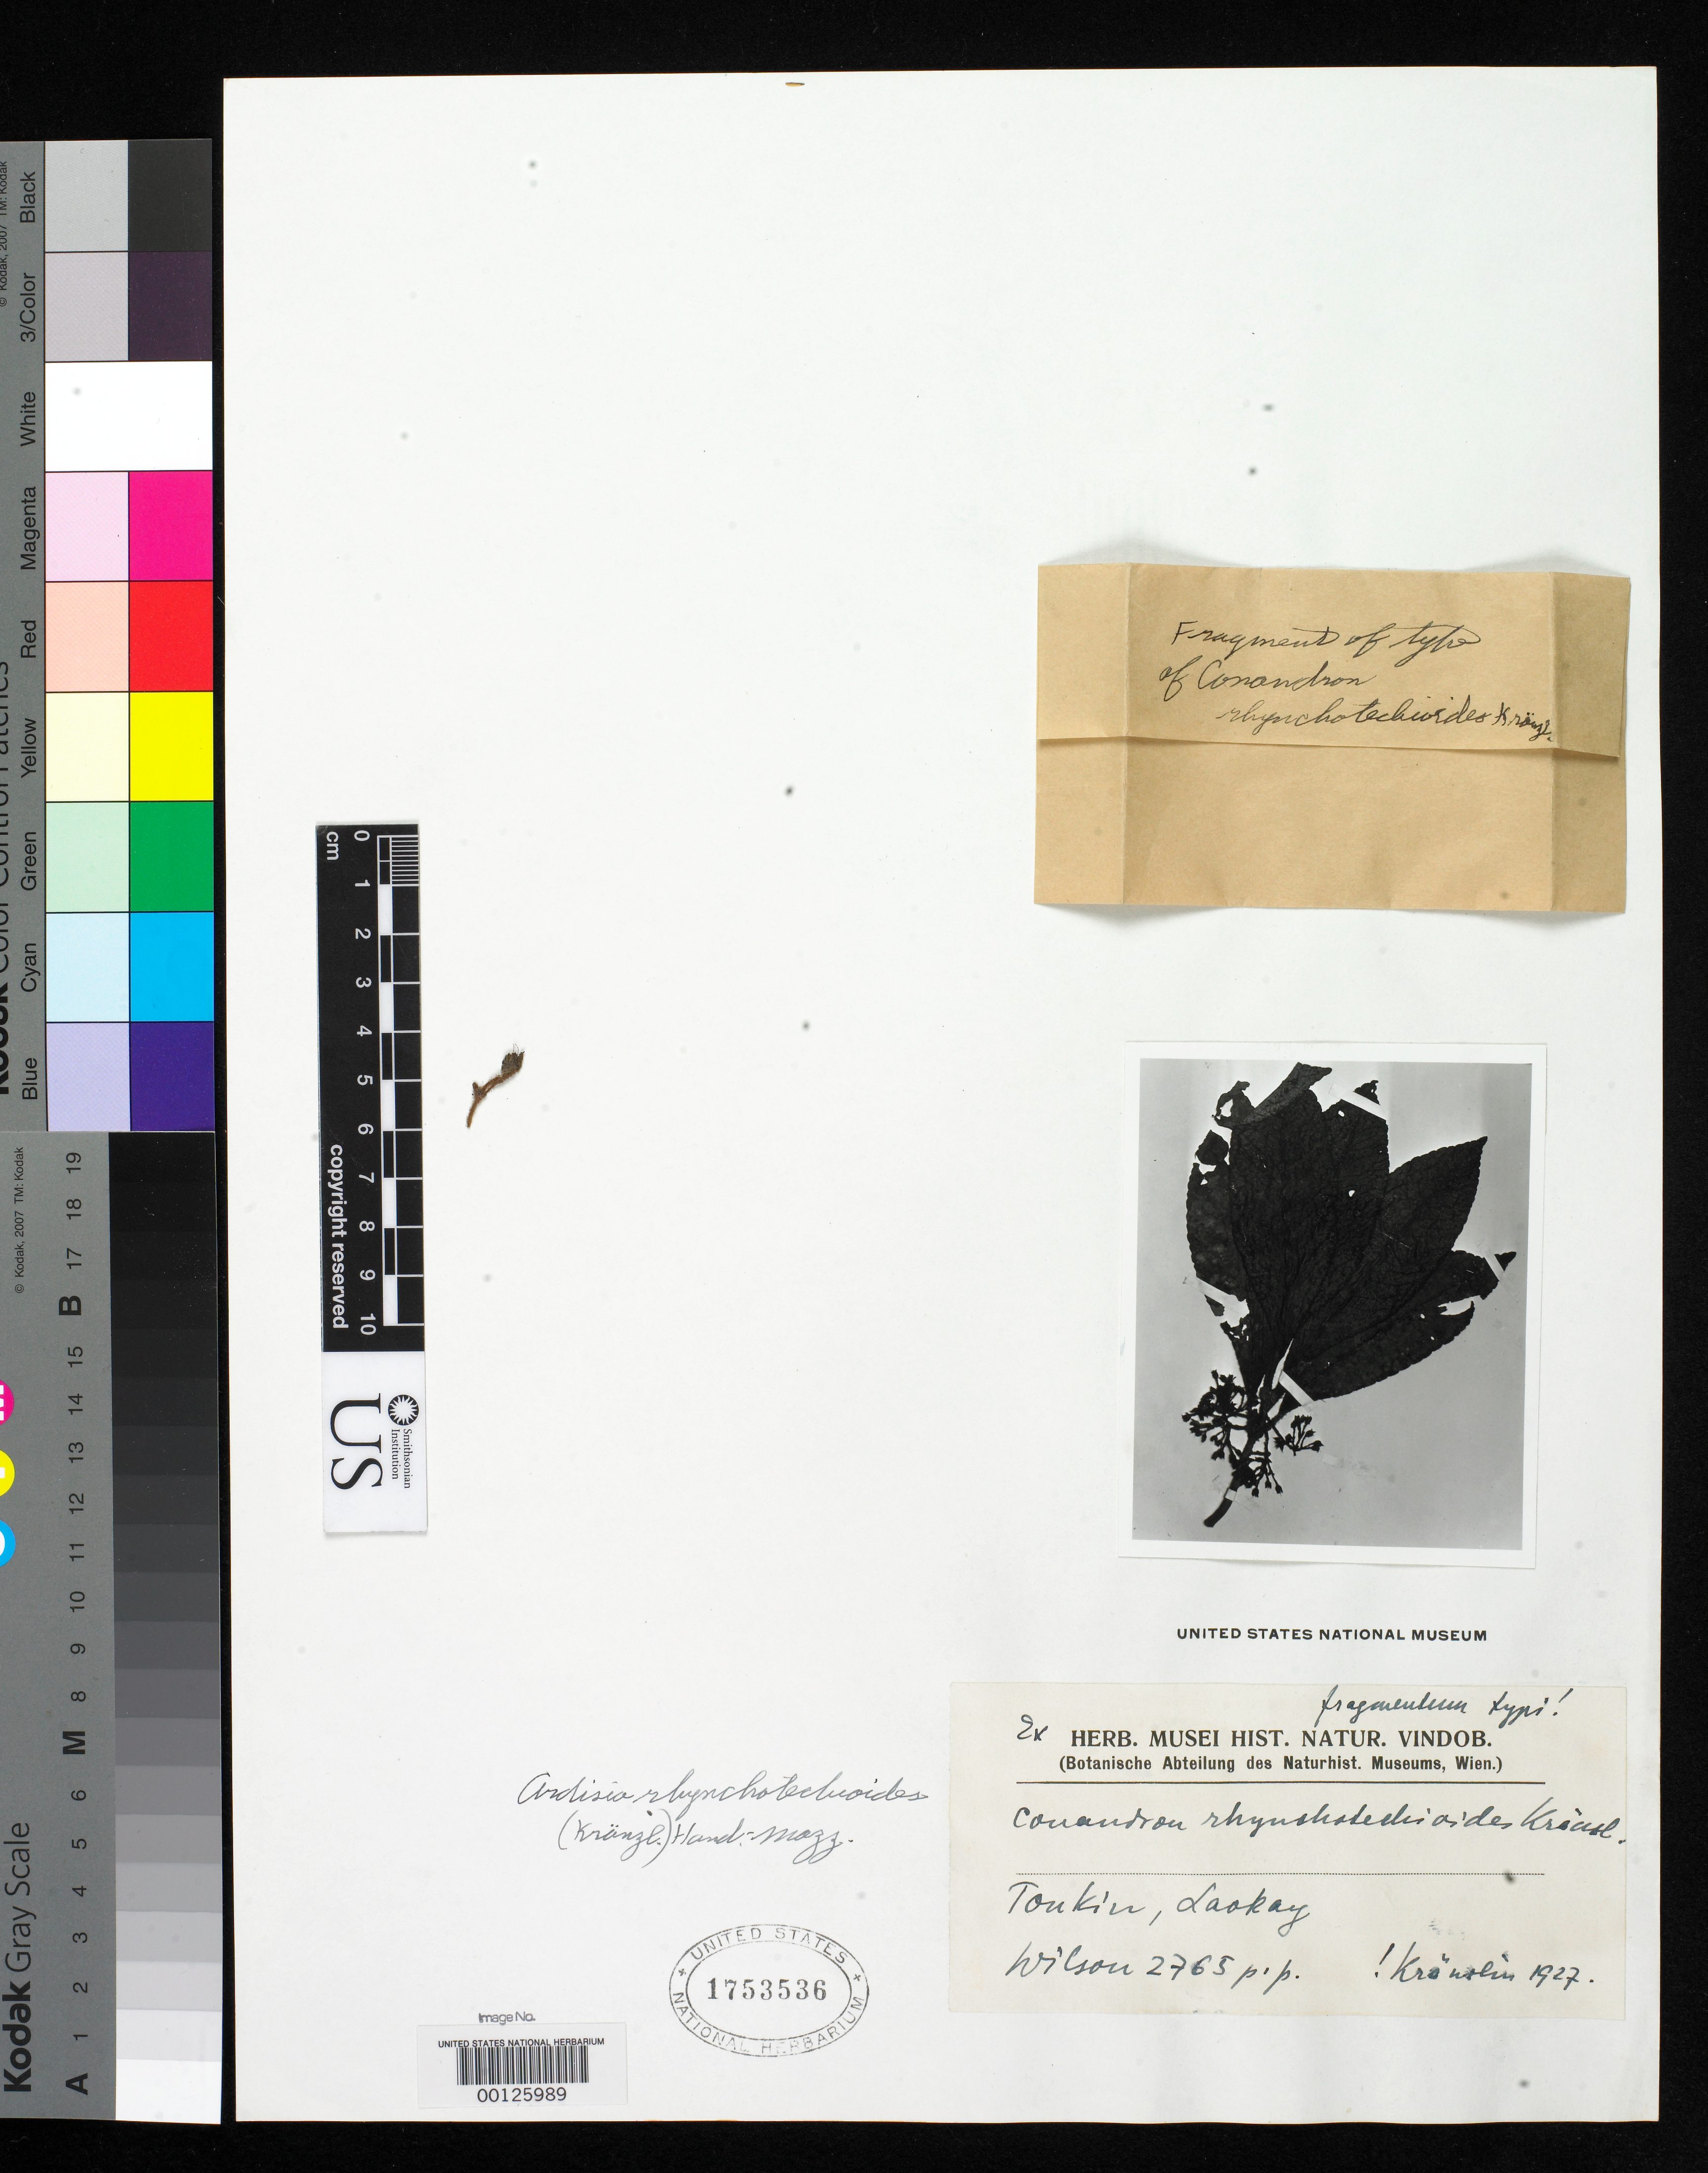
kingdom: Plantae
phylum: Tracheophyta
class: Magnoliopsida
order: Lamiales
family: Gesneriaceae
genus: Conandron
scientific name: Conandron rhynchotechioides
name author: Kraenzl.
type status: Type Fragment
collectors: E. H. Wilson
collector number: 2765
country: Vietnam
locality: Tonkin.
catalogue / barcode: US 1753536